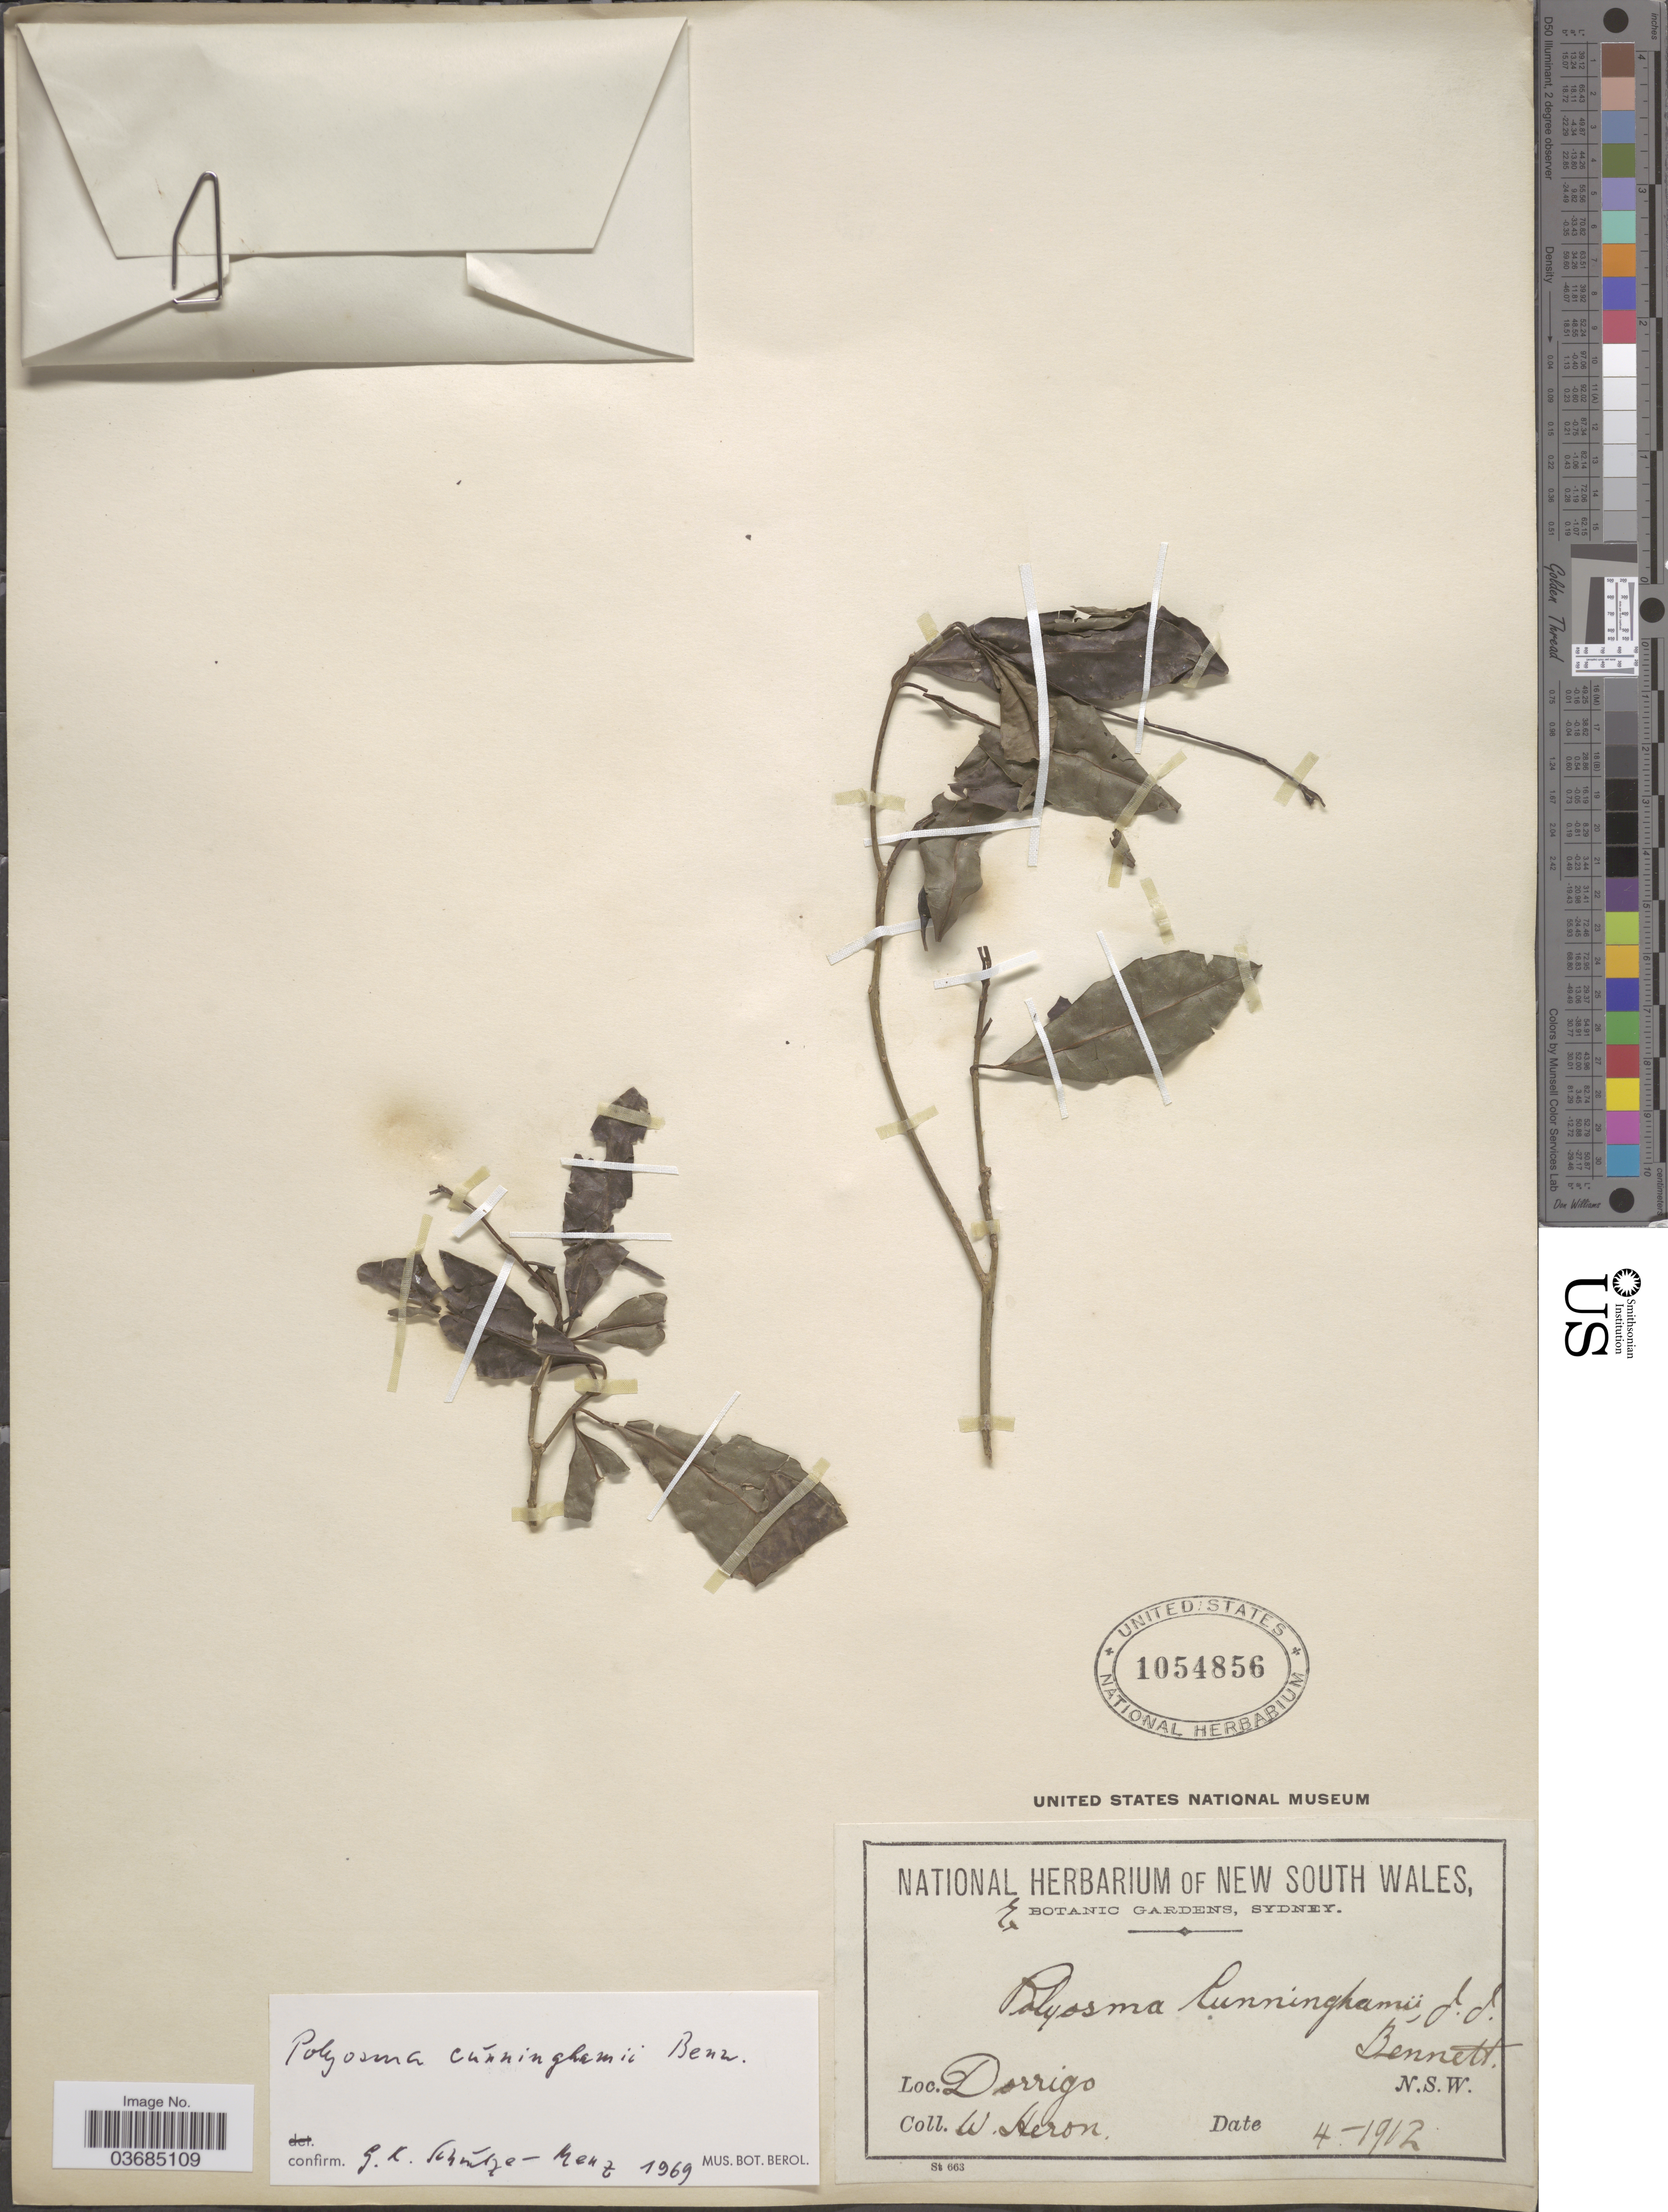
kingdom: Plantae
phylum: Tracheophyta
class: Magnoliopsida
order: Escalloniales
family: Escalloniaceae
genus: Polyosma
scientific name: Polyosma cunninghamii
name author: Benn.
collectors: W. Heron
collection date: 1912-04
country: Australia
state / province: New South Wales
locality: Dorrigo.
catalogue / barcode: US 1054856